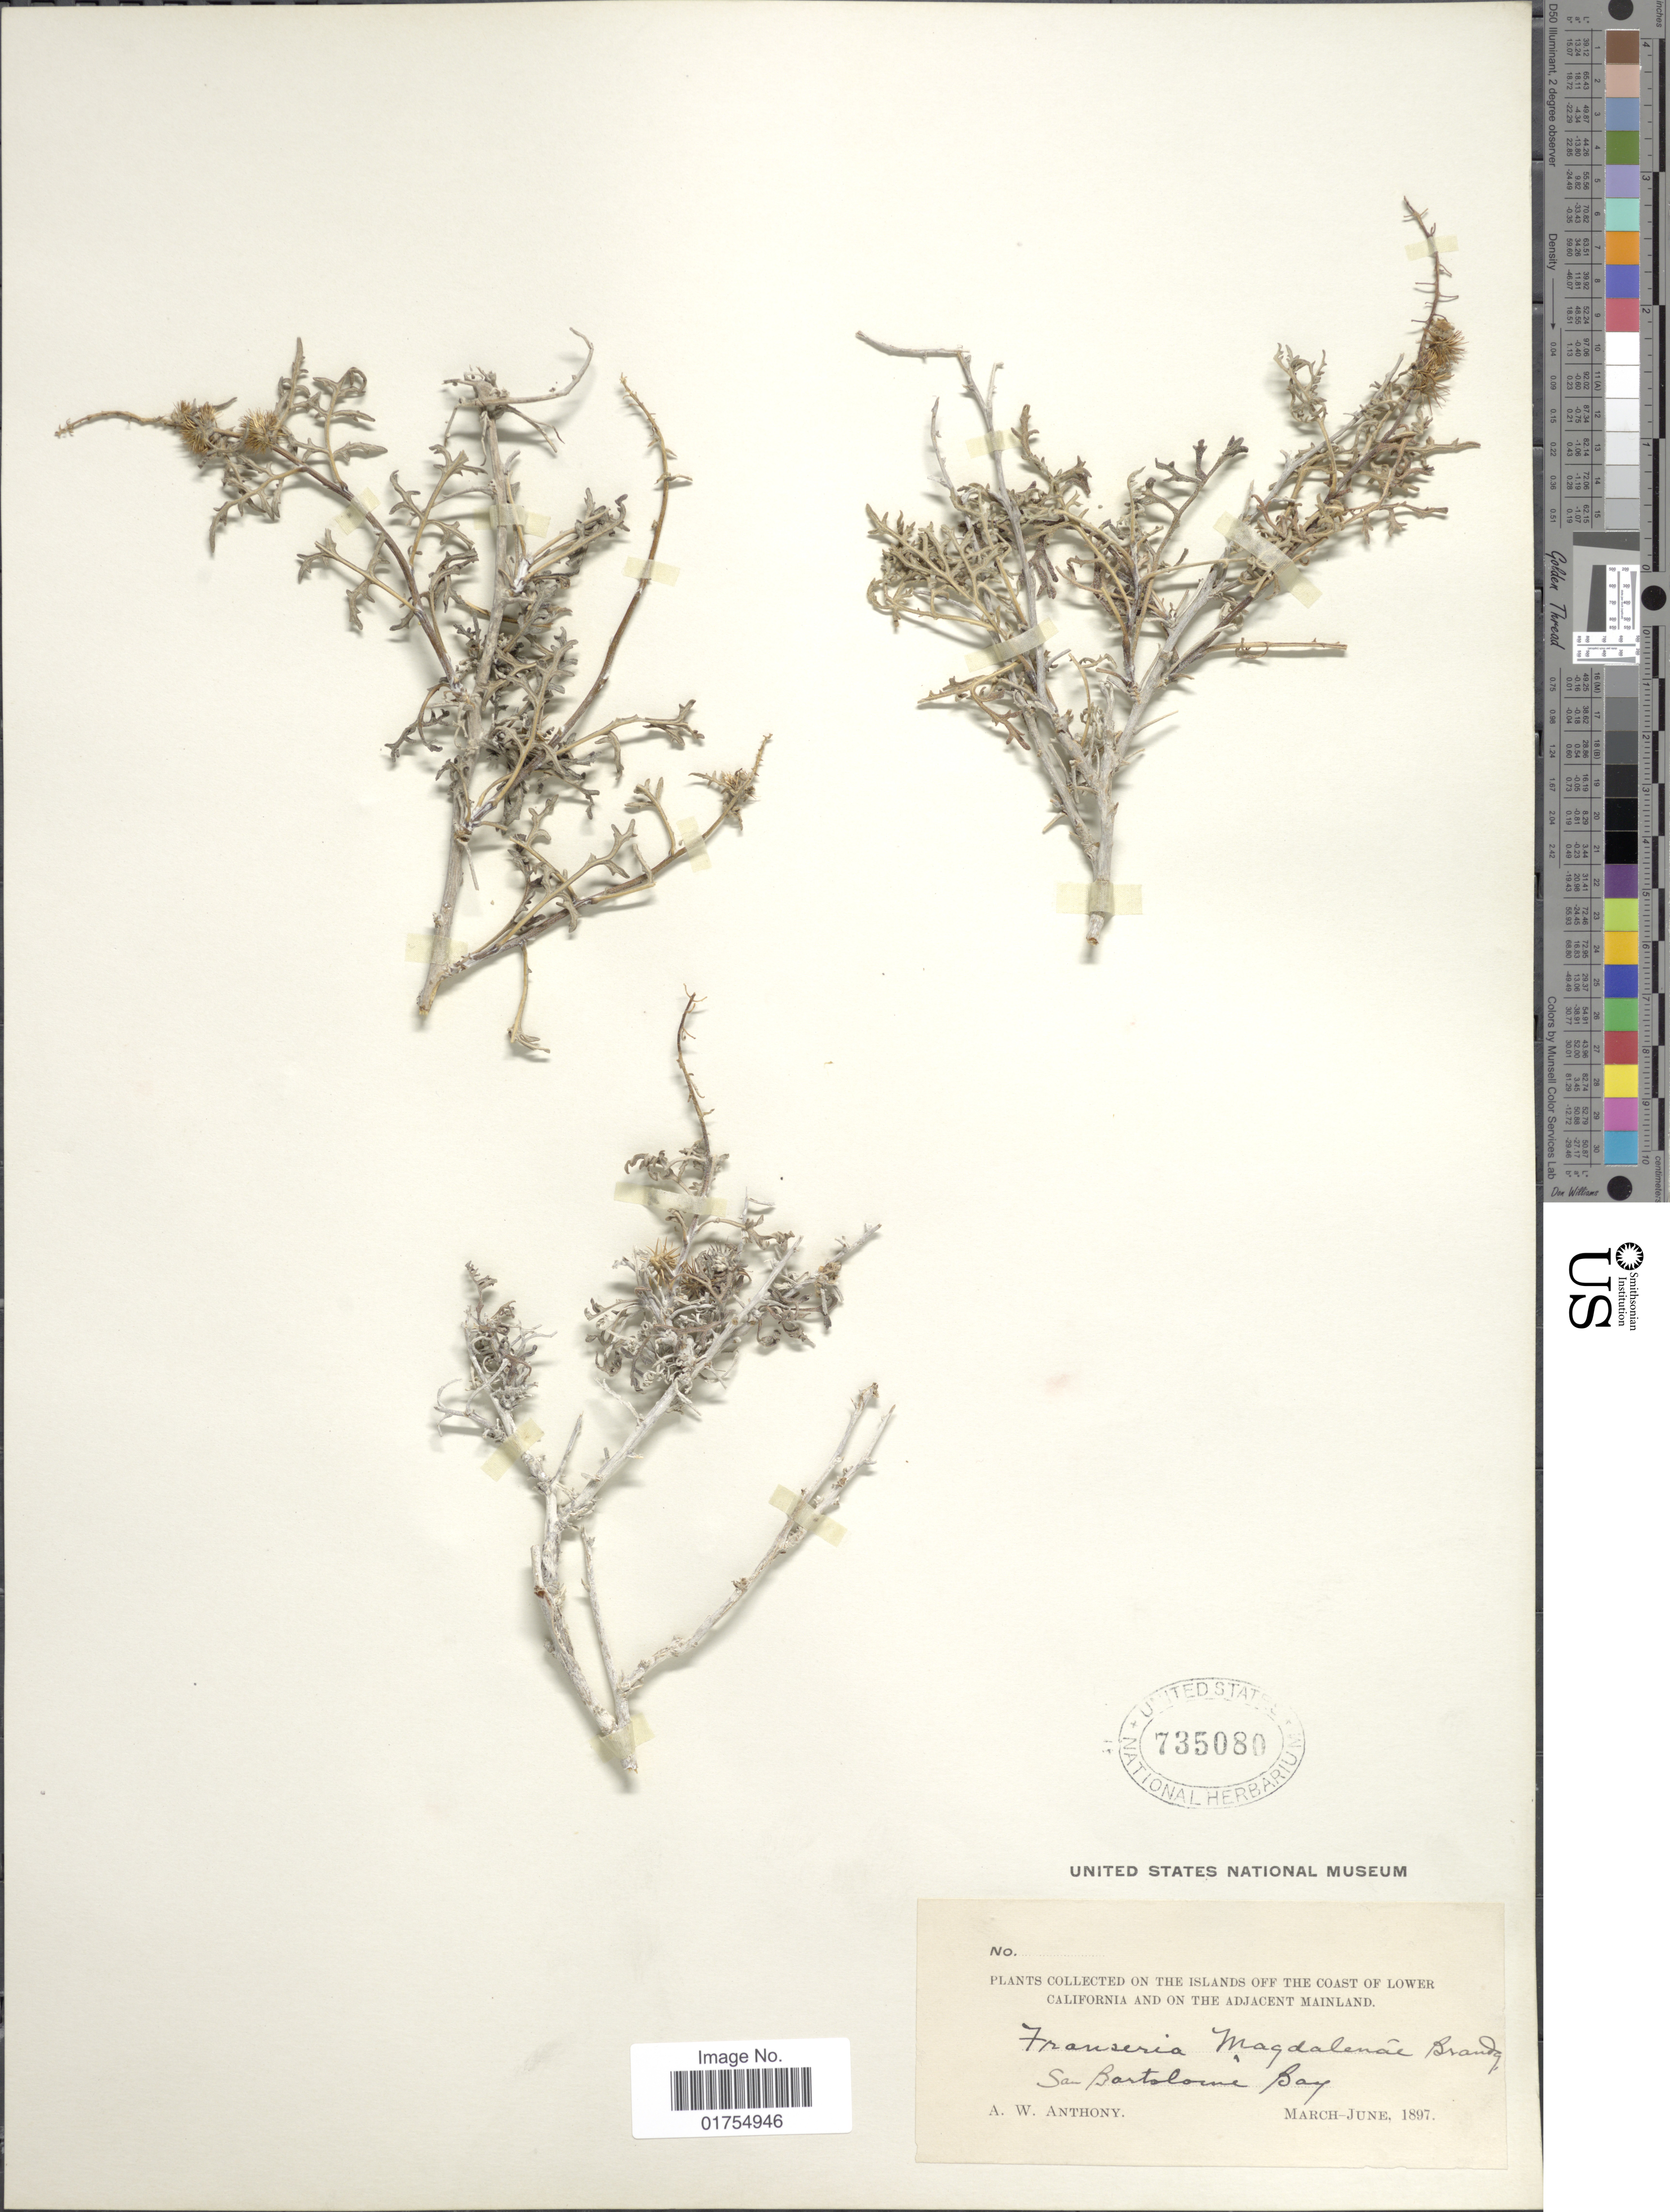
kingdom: Plantae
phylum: Tracheophyta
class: Magnoliopsida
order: Asterales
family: Asteraceae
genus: Franseria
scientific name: Franseria magdalenae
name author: Brandegee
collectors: A. W. Anthony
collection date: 1897-03/1897-06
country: Mexico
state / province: Baja California Sur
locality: Coast of Lower California, San Bartolome Bay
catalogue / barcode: US 735080